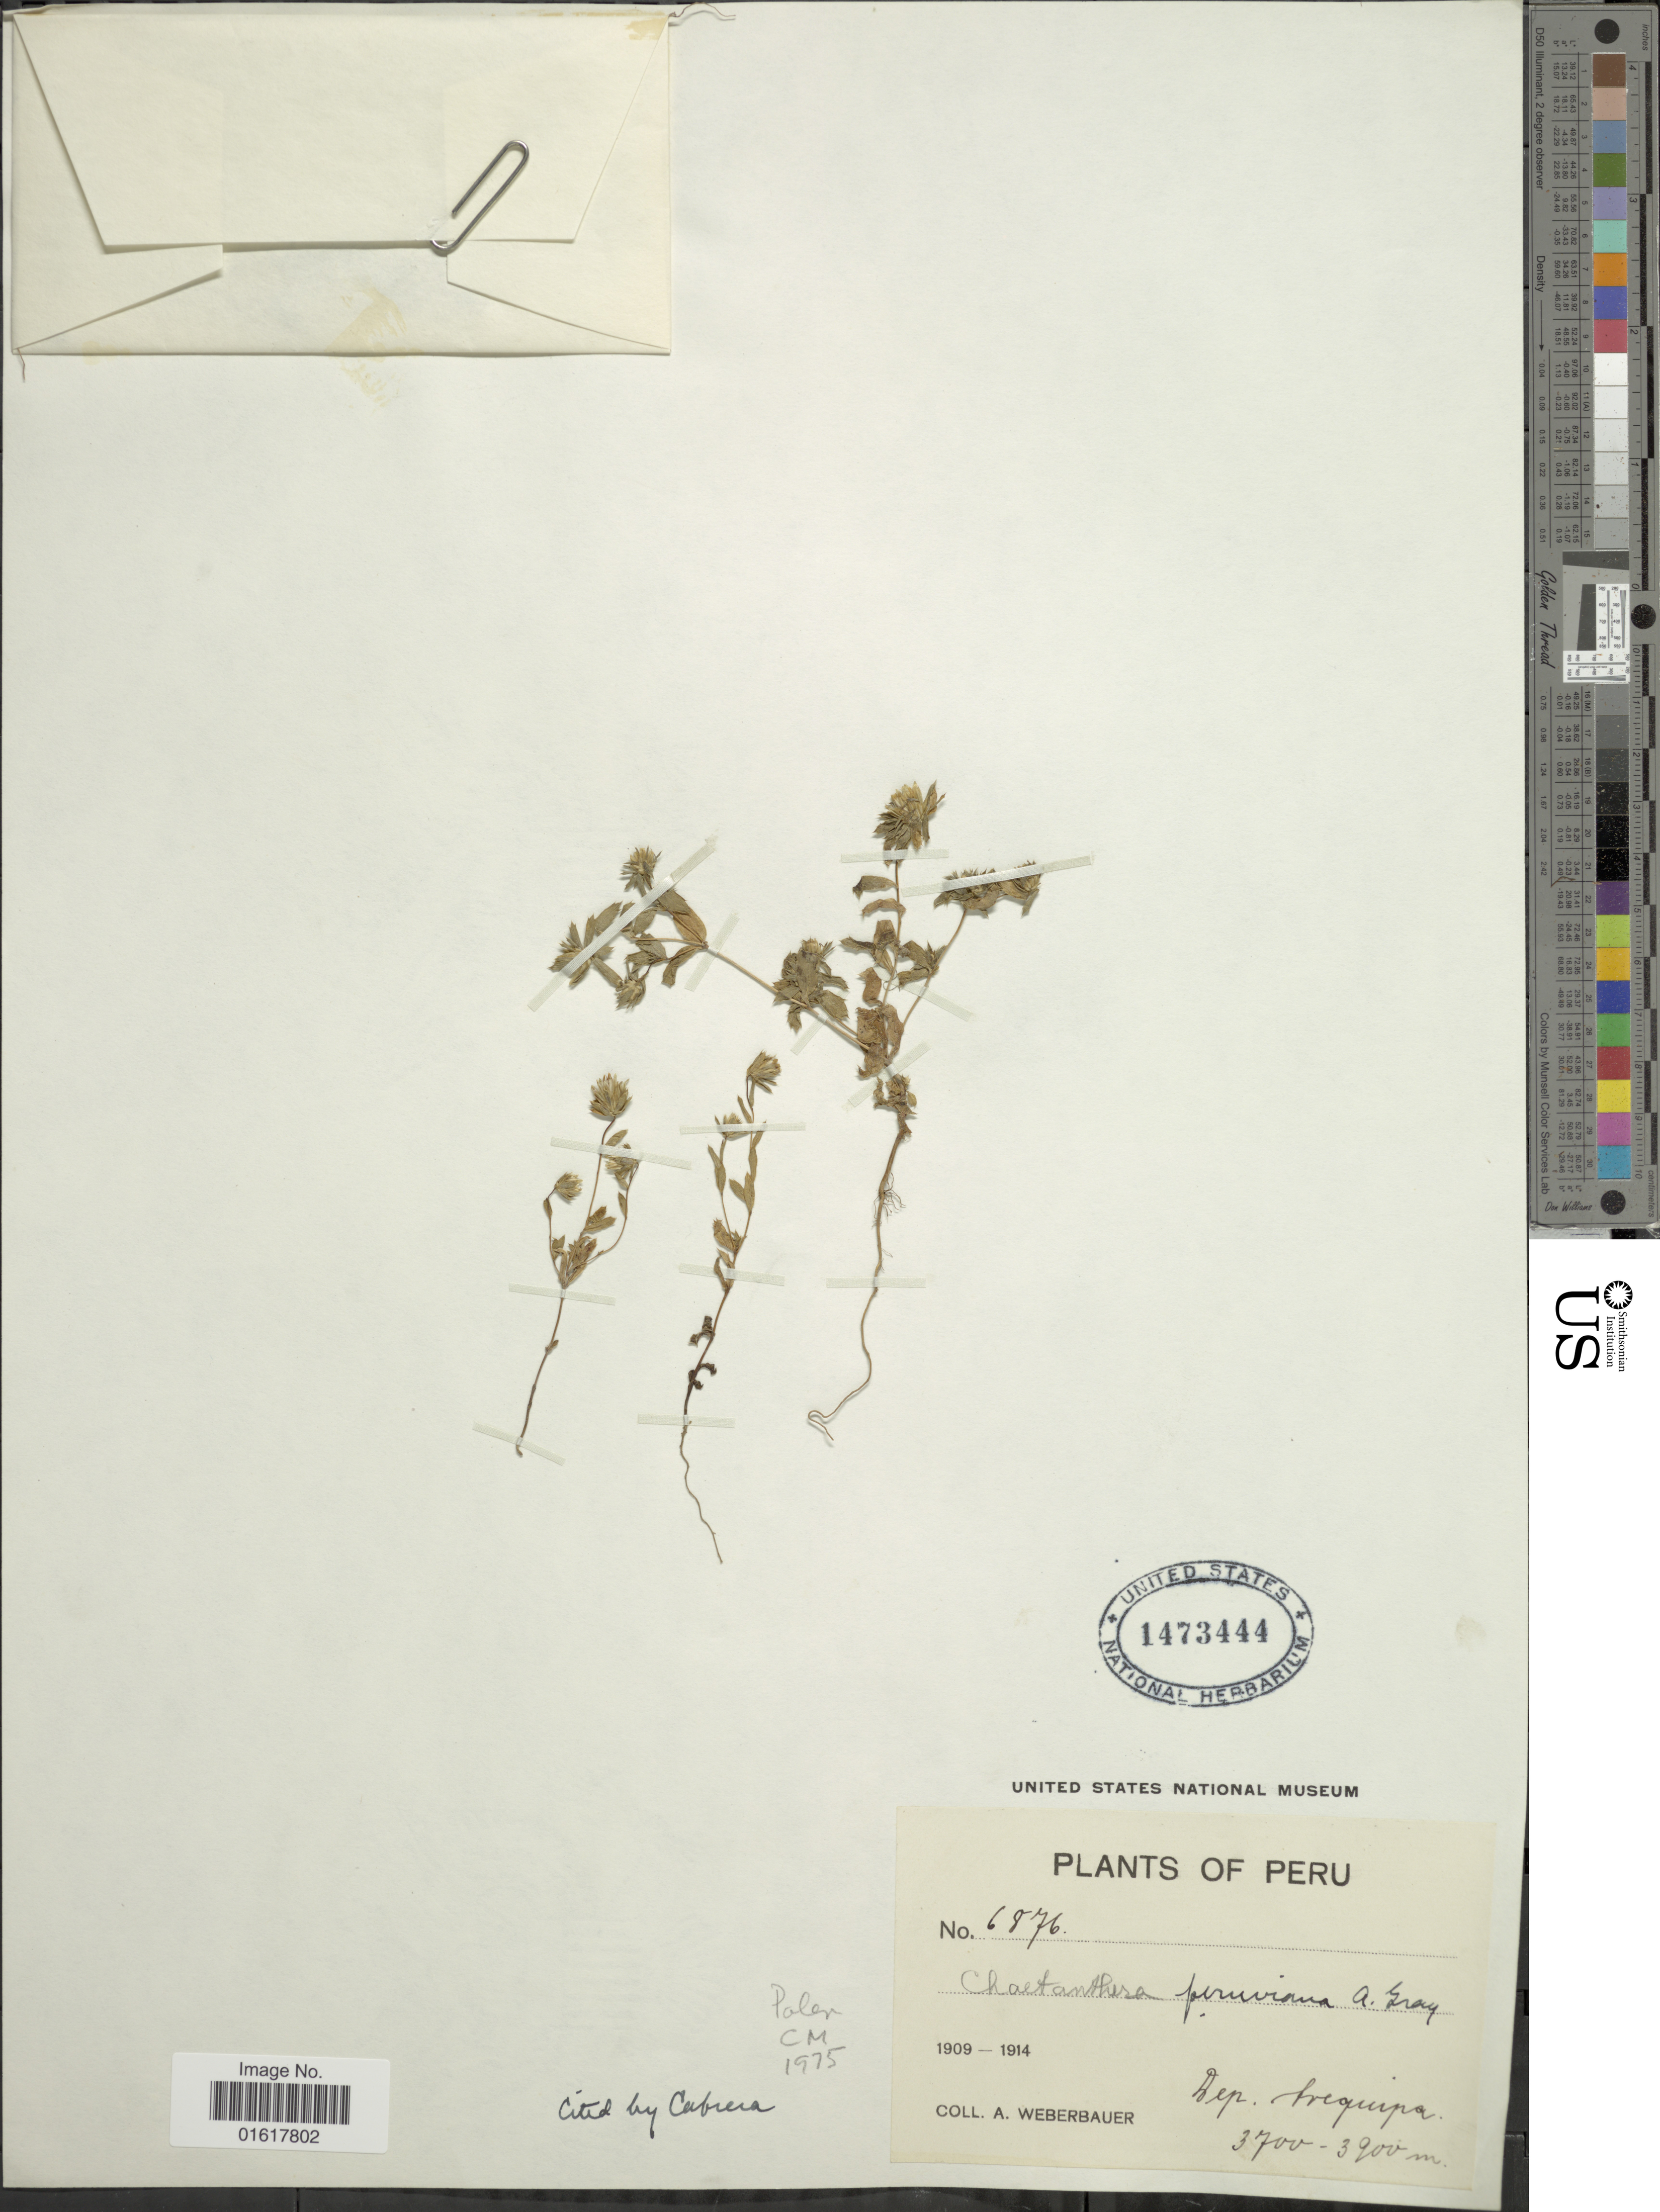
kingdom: Plantae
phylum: Tracheophyta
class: Magnoliopsida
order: Asterales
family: Asteraceae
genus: Chaetanthera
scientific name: Chaetanthera peruviana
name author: A. Gray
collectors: A. Weberbauer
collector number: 6876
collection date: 1909/1914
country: Peru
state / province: Arequipa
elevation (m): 3700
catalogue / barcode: US 1473444